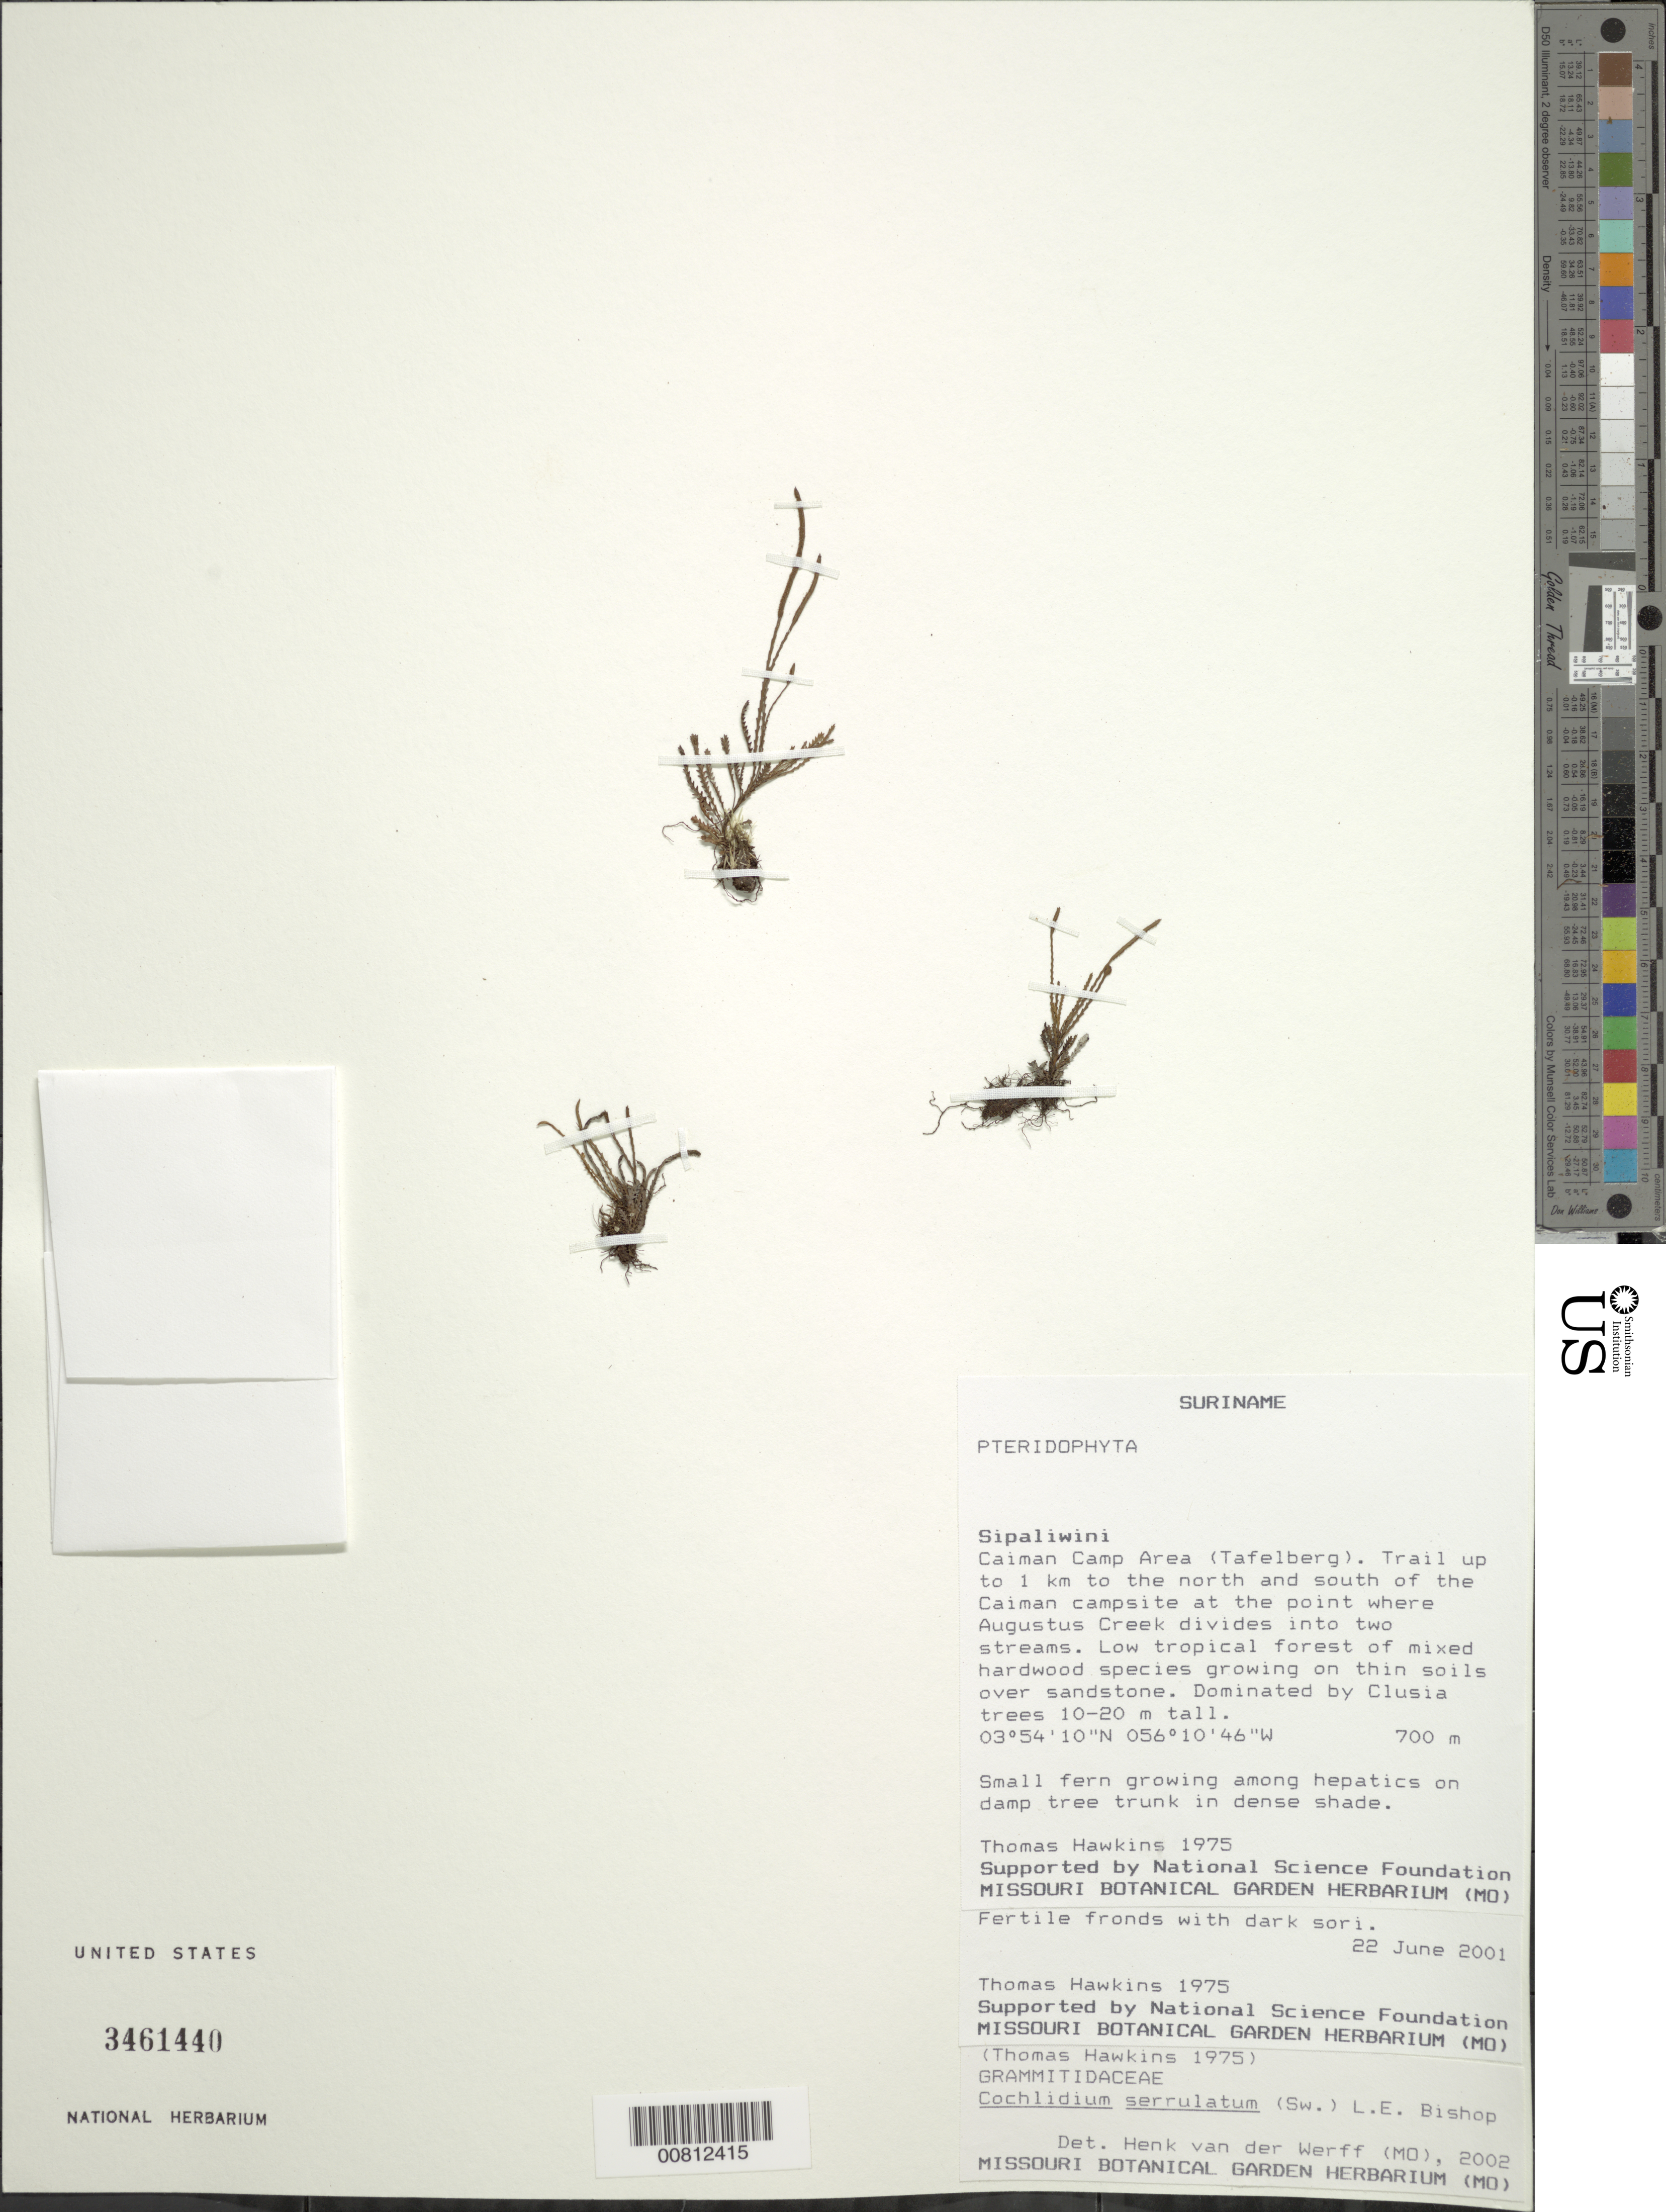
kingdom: Plantae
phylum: Tracheophyta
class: Polypodiopsida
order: Polypodiales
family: Polypodiaceae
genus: Cochlidium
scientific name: Cochlidium serrulatum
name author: (Sw.) L.E. Bishop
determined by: van der Werff, H., (MO), Missouri Botanical Garden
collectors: T. Hawkins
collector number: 1975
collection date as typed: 22-Jun-01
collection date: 2001-06-22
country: Suriname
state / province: Sipaliwini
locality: Tafelberg (Table Mountain), Caiman Camp Area, at the point where Augustus Creek divides into two streams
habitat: Low tropical forest of mixed hardwood species growing on thin soils over sandstone; dominated by Clusia trees 10-20 m tall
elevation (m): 700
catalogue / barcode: US 3461440